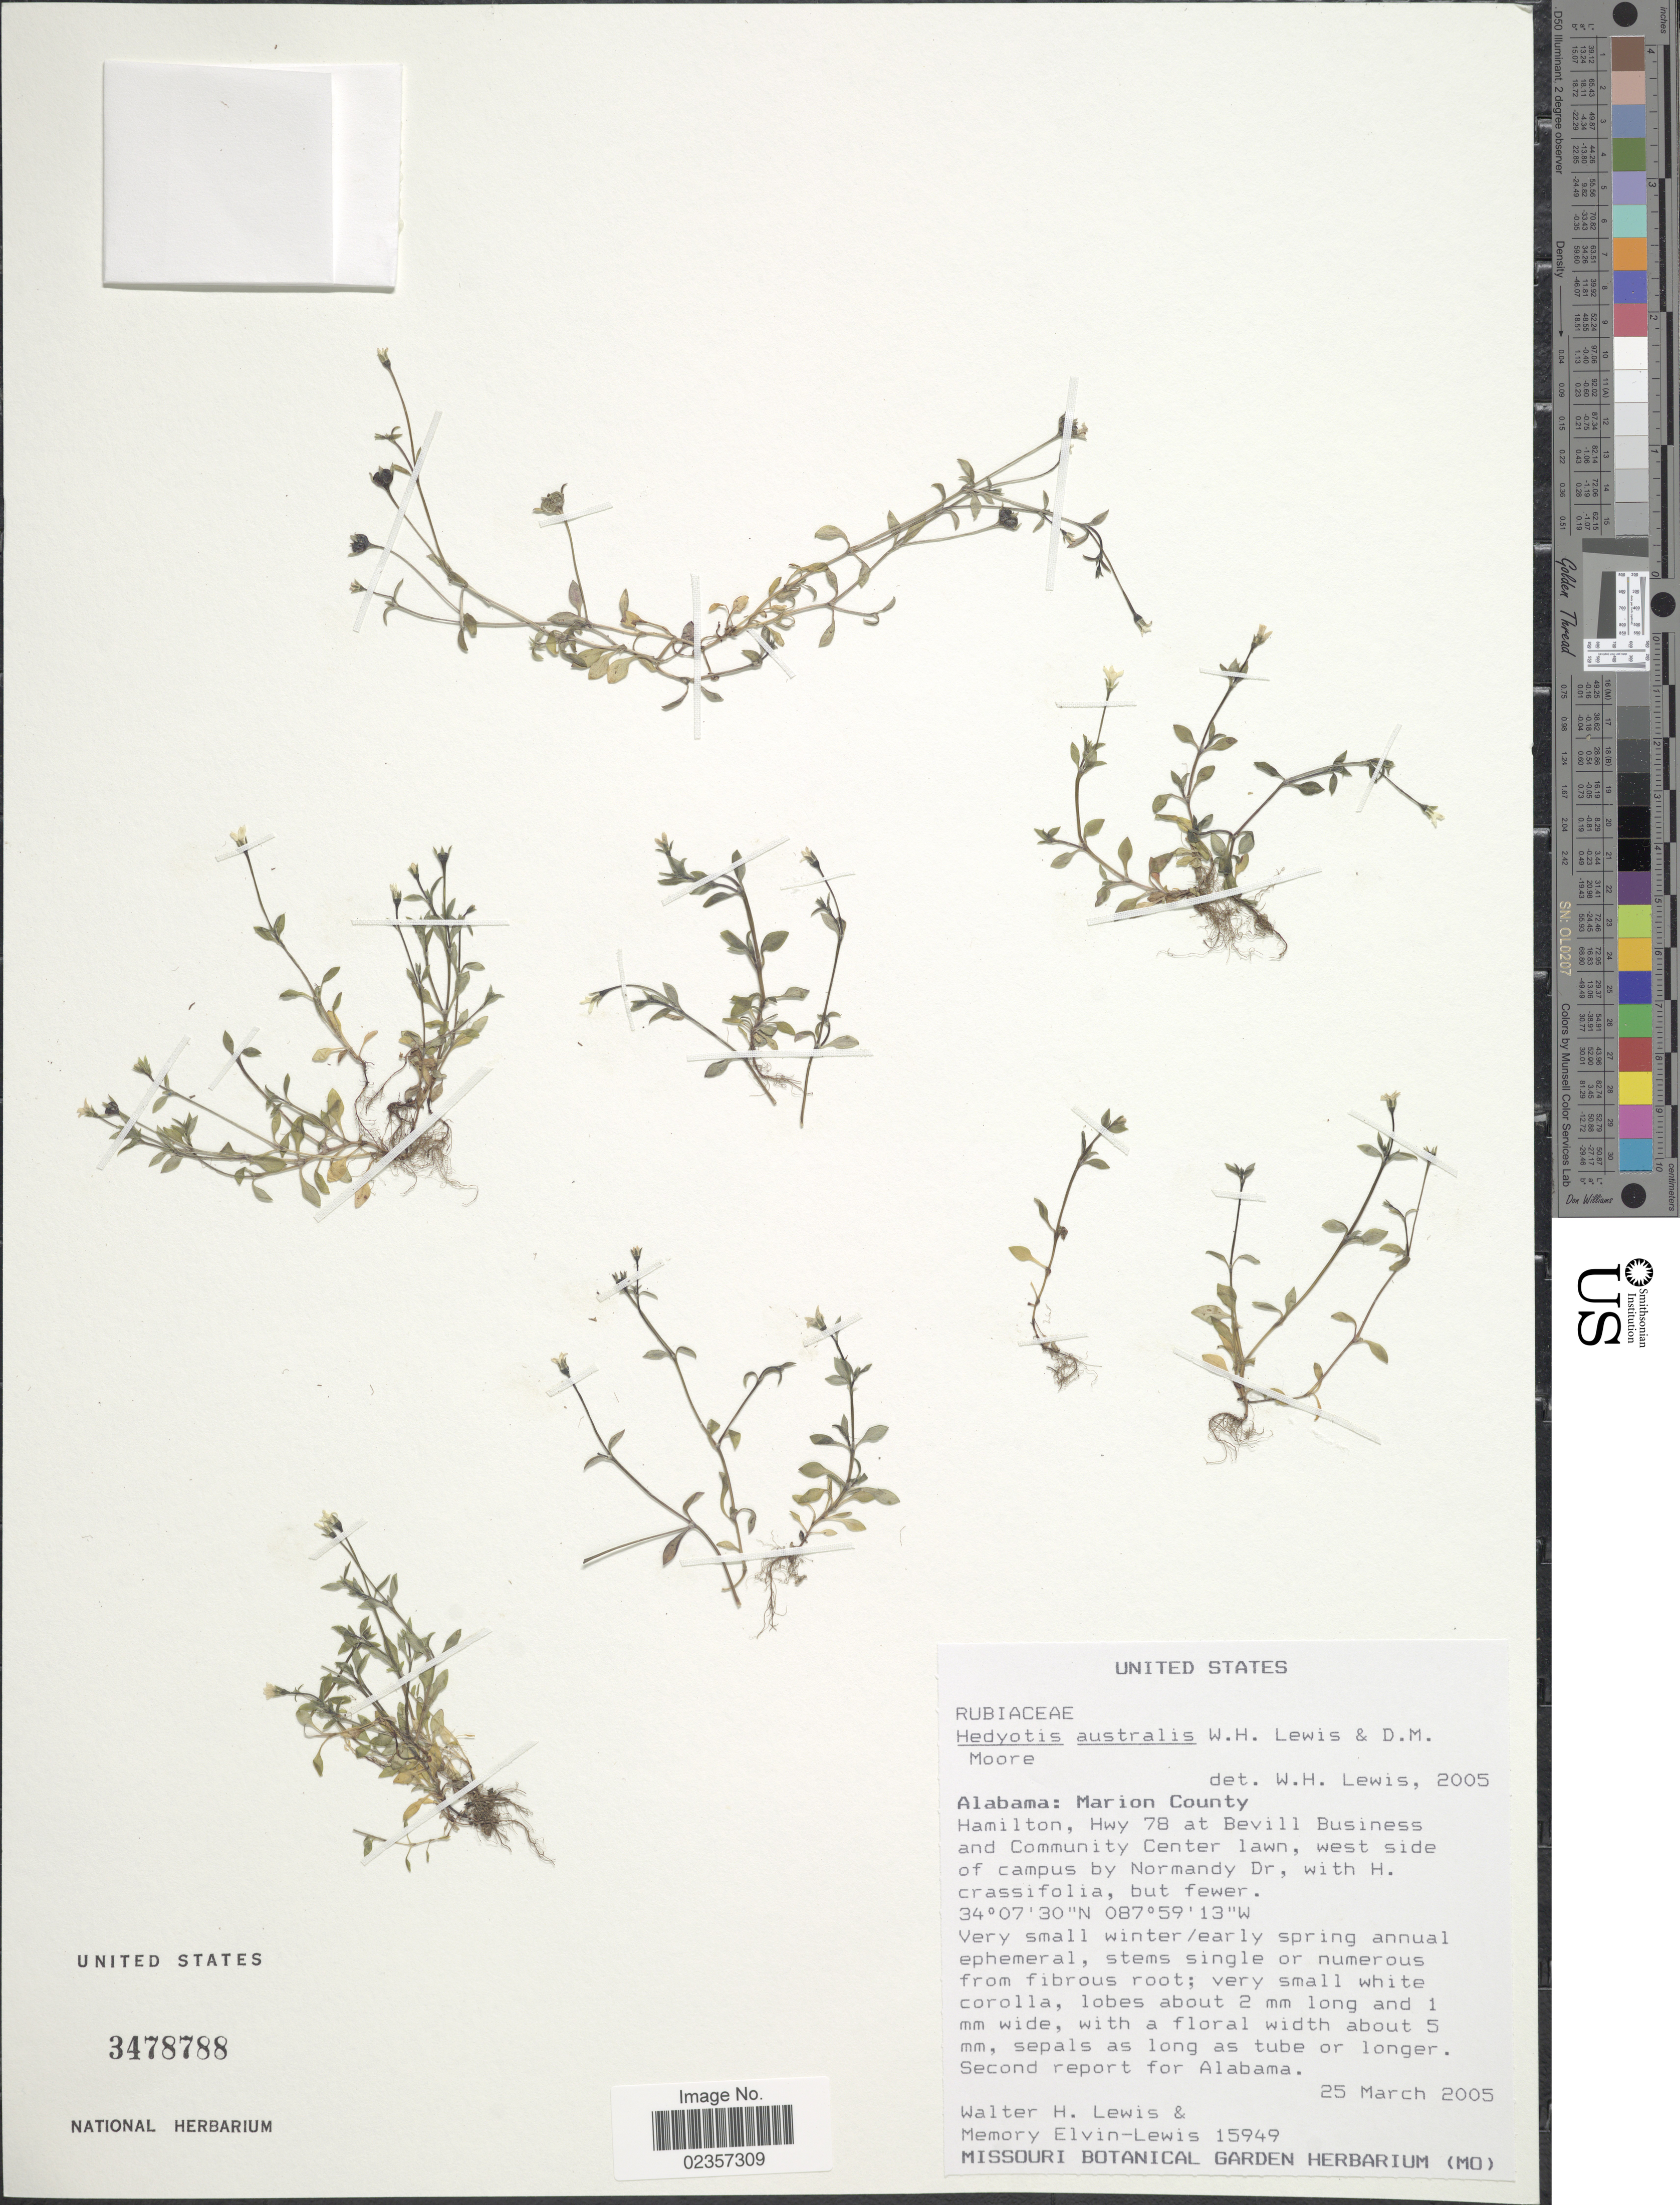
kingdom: Plantae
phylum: Tracheophyta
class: Magnoliopsida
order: Gentianales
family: Rubiaceae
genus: Houstonia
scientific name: Houstonia micrantha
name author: (Shinners) Terrell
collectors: W. H. Lewis & M. Elvin-Lewis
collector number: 15949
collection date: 2005-03-25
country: United States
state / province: Alabama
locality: Marion County. Hamilton, Hwy 78 at Bevill Business and Community Center lawn, west side of campus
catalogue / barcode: US 3478788